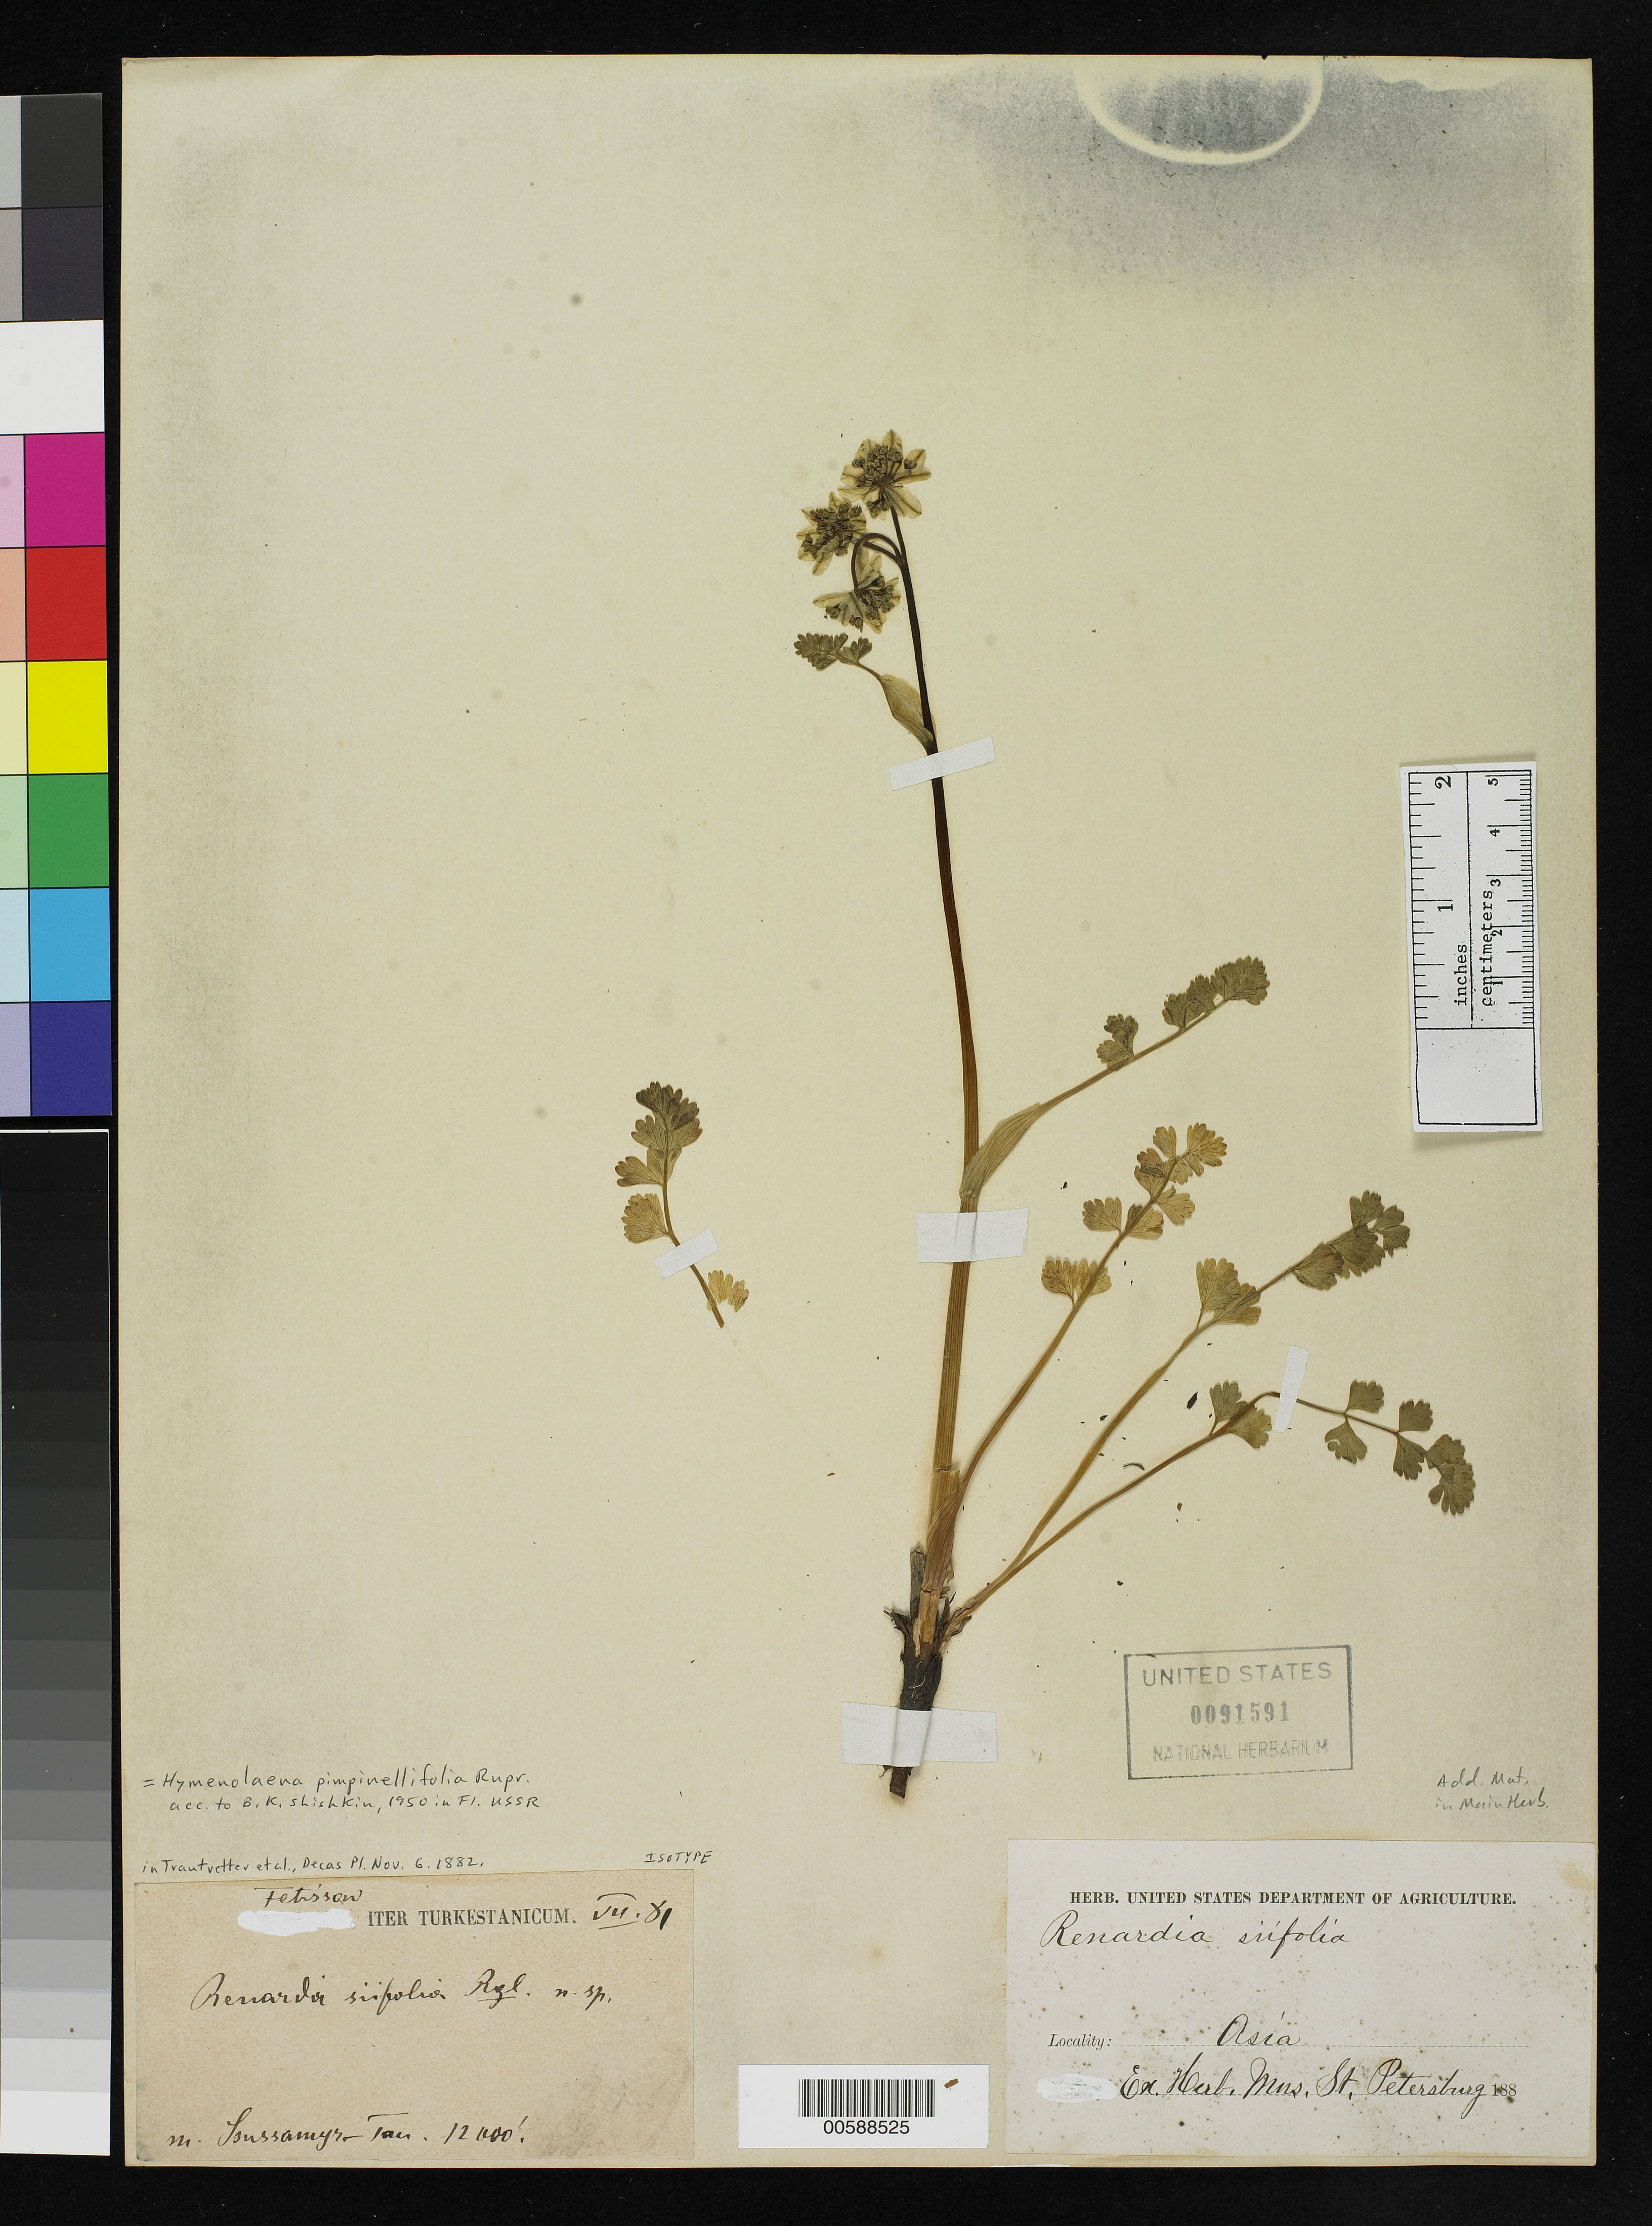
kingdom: Plantae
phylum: Tracheophyta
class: Magnoliopsida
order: Apiales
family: Apiaceae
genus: Renarda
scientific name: Renarda siifolia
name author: Regel in Trautv.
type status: Isotype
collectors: C. Fetisow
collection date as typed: Jul 1881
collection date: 1881-07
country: Turkey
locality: Susamyr Tau.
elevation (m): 3658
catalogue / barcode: US 91591